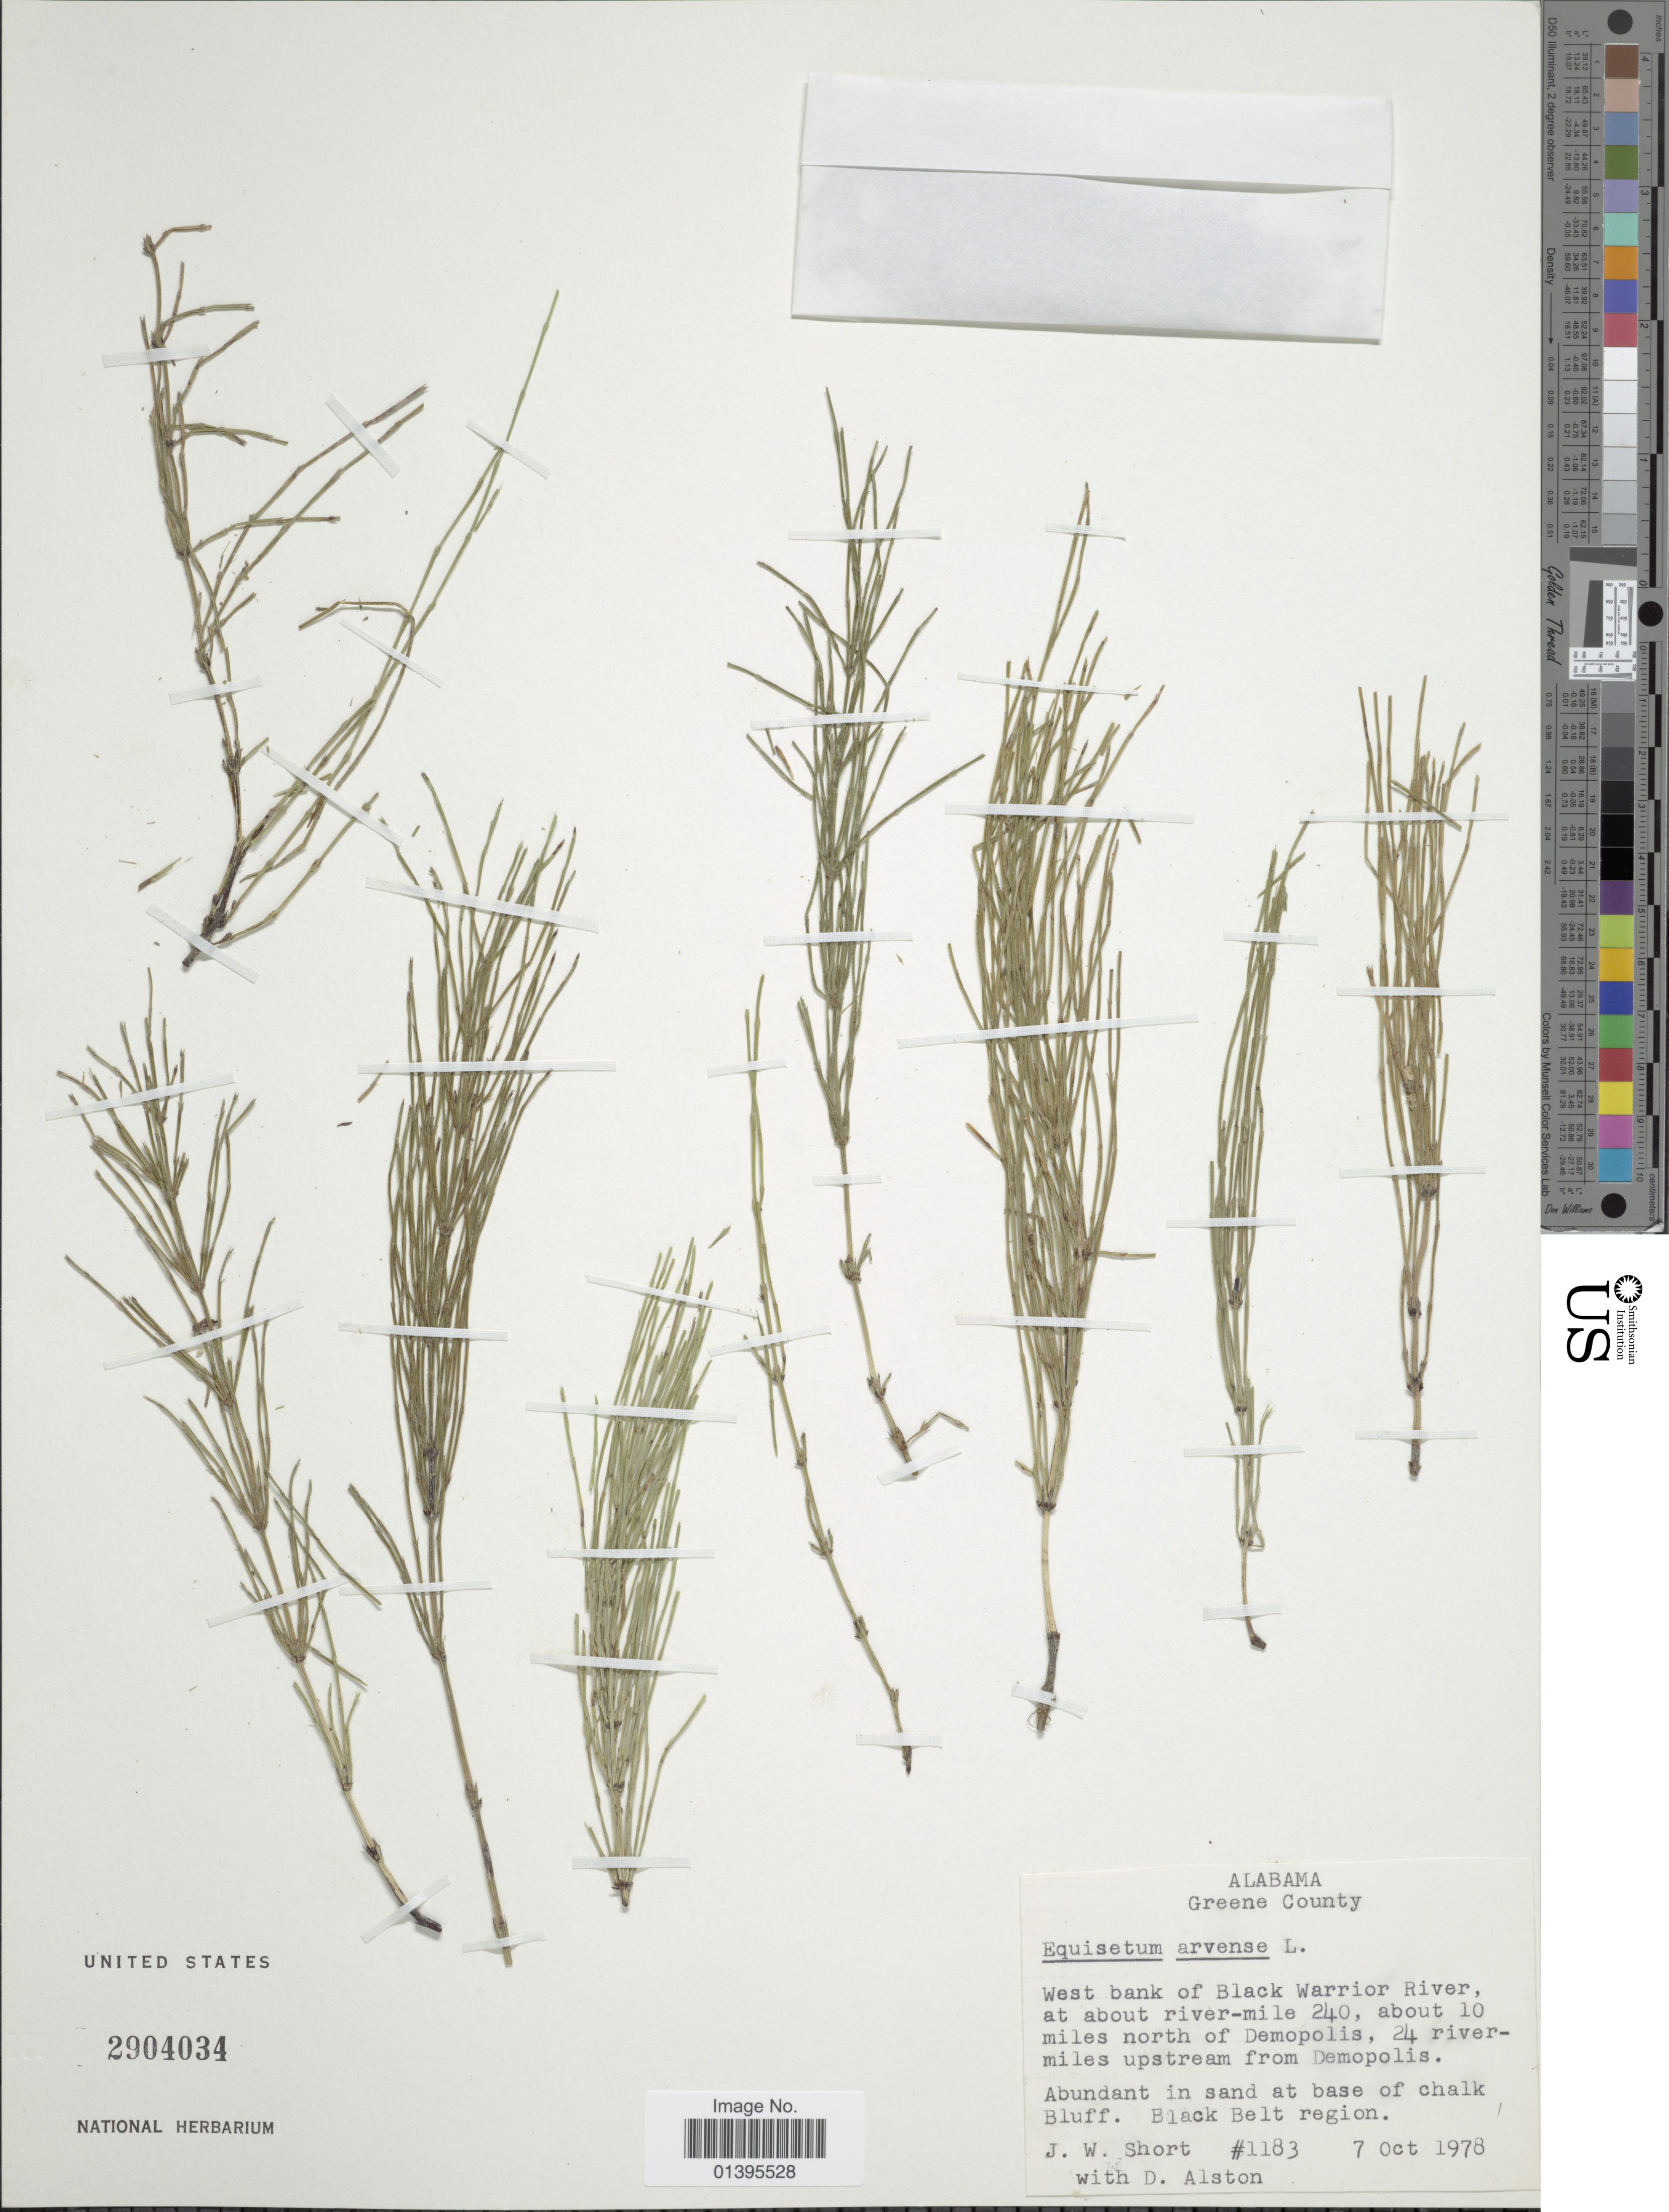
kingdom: Plantae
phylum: Tracheophyta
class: Polypodiopsida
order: Equisetales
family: Equisetaceae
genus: Equisetum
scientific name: Equisetum arvense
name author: L.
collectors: J. Short & D. Alston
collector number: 1183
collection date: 1978-10-07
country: United States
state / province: Alabama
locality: Greene County, west bank of Black Warrior River, at about river-mile 240, about 10 miles north of Demopolis, 24 river miles upstream from Demopolis, Black Belt region.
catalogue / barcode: US 2904034